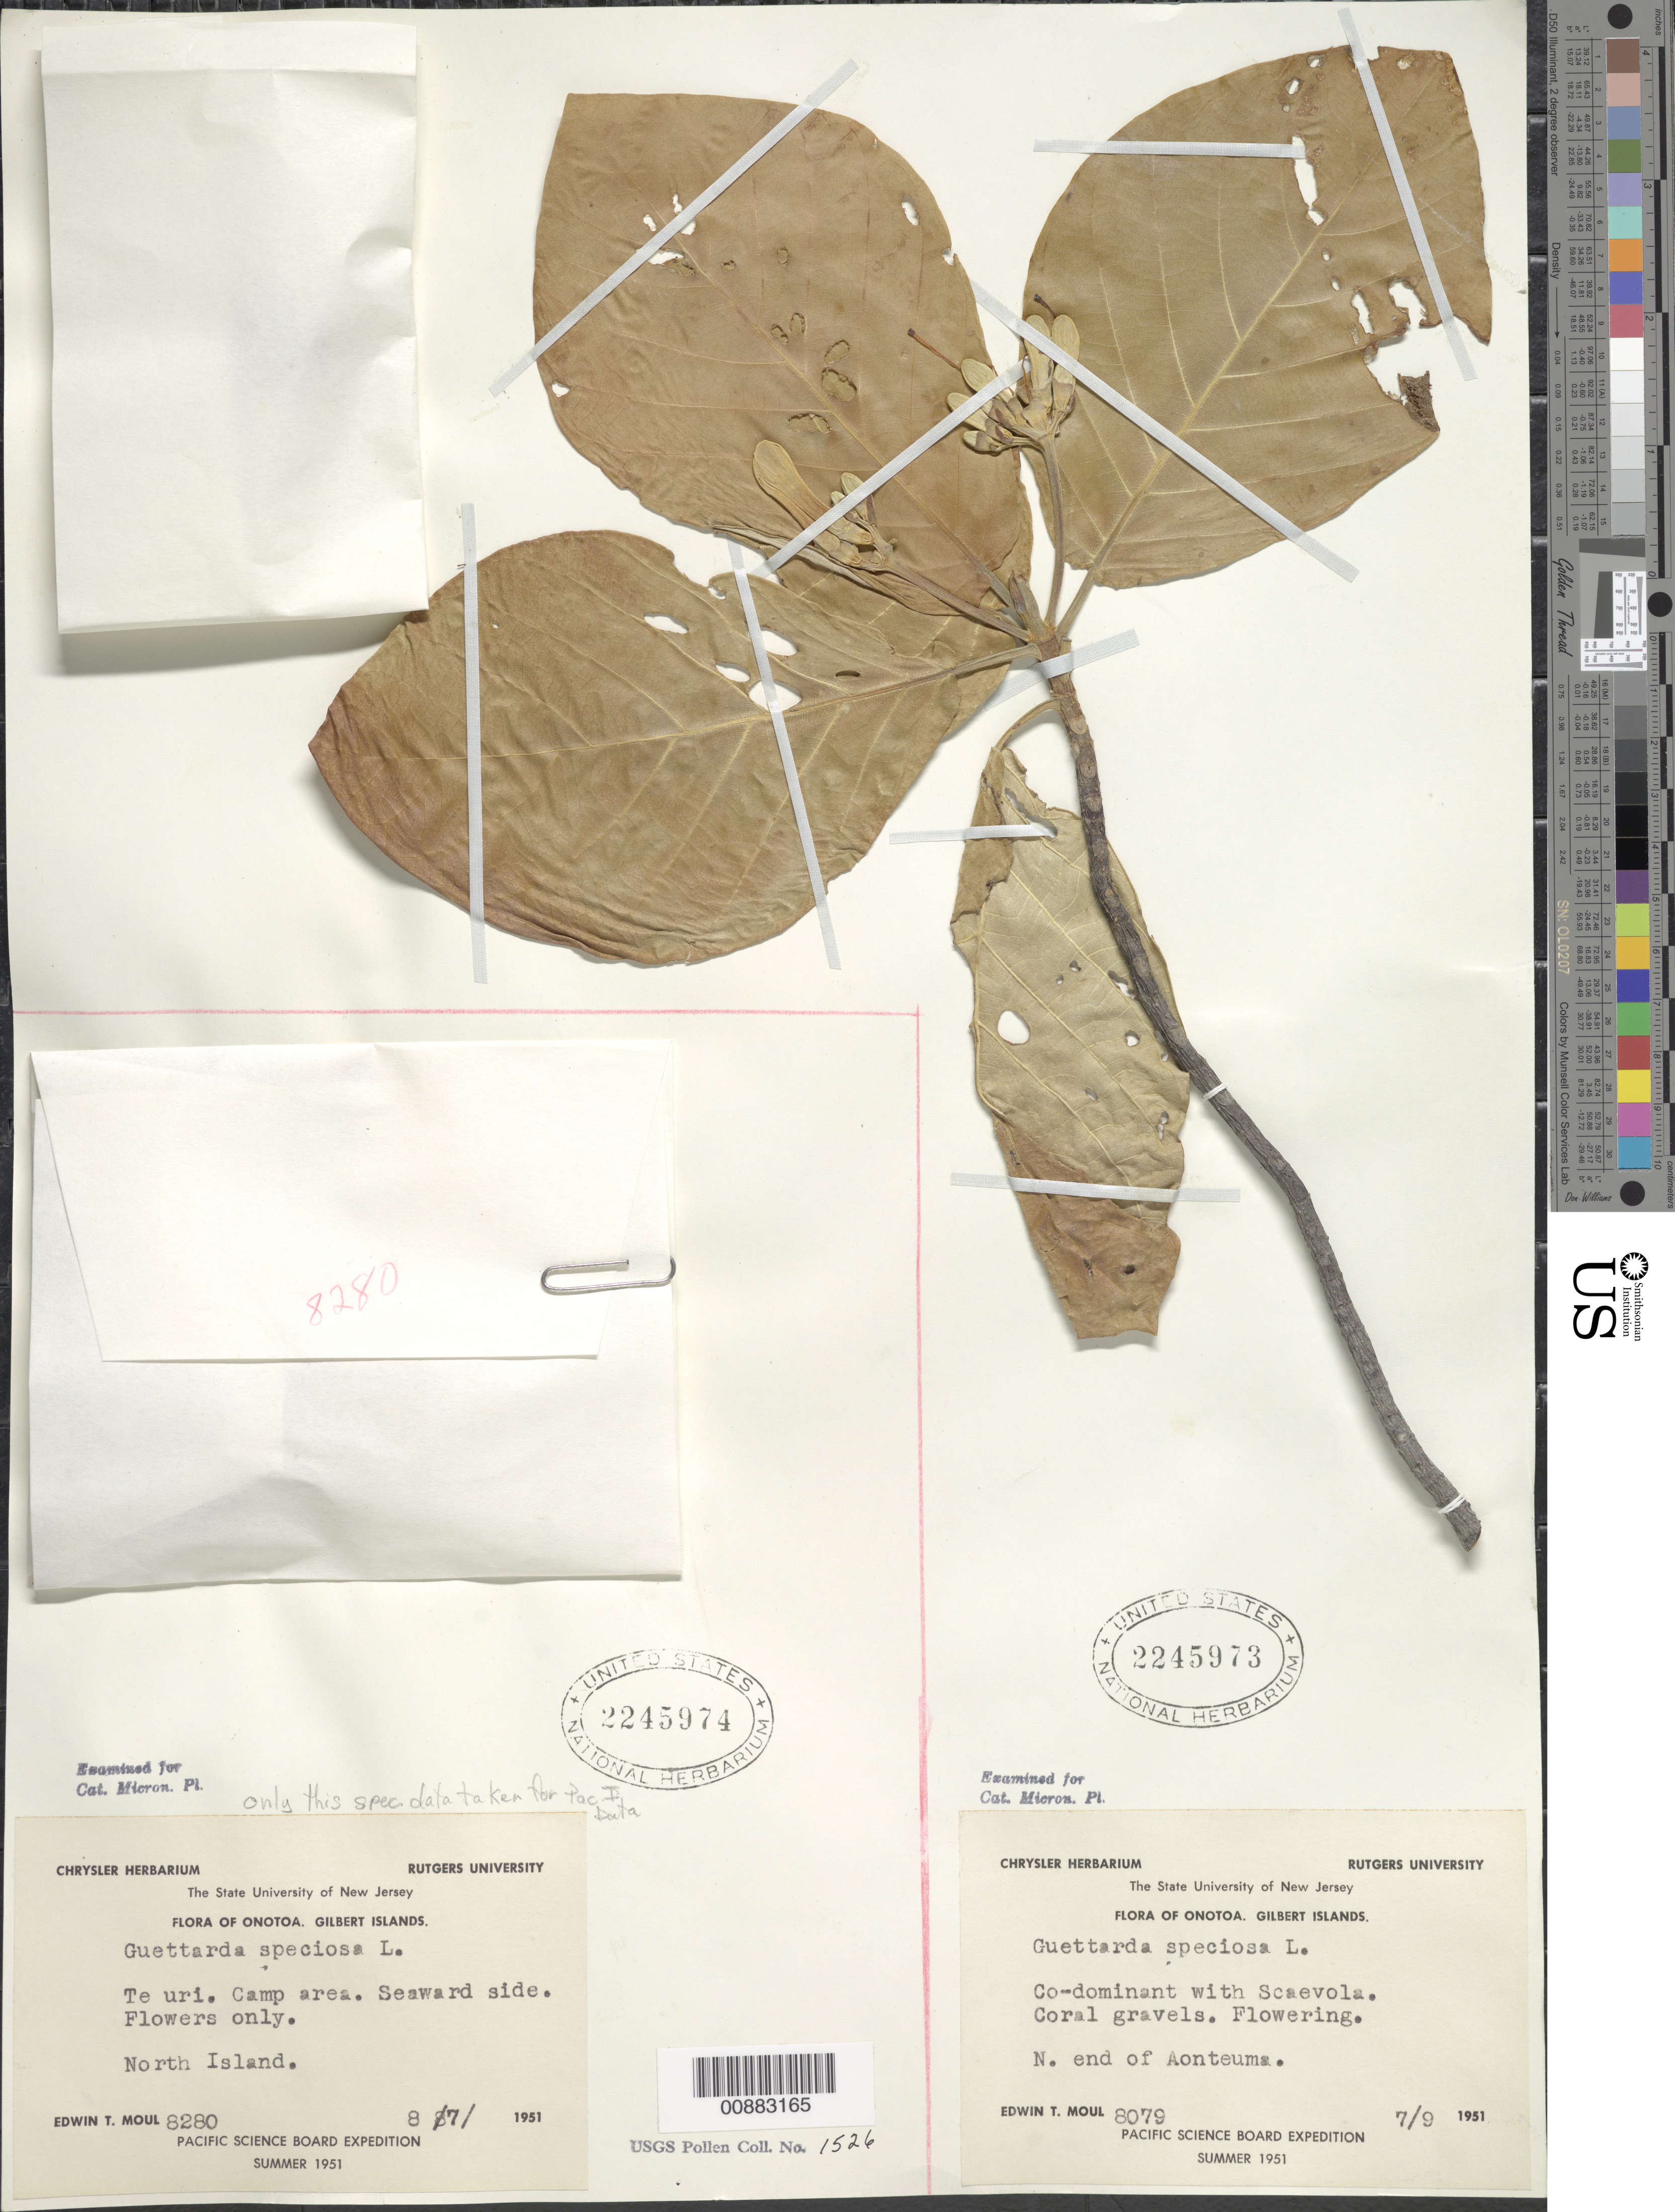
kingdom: Plantae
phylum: Tracheophyta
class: Magnoliopsida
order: Gentianales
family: Rubiaceae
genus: Guettarda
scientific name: Guettarda speciosa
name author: L.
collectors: E. T. Moul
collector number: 8280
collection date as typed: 08 Jul 1951 or 07 Aug 1951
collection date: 1951-07-08 or 1951-08-07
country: Kiribati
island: Onotoa Atoll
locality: North Islet, seaward side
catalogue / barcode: US 2245974